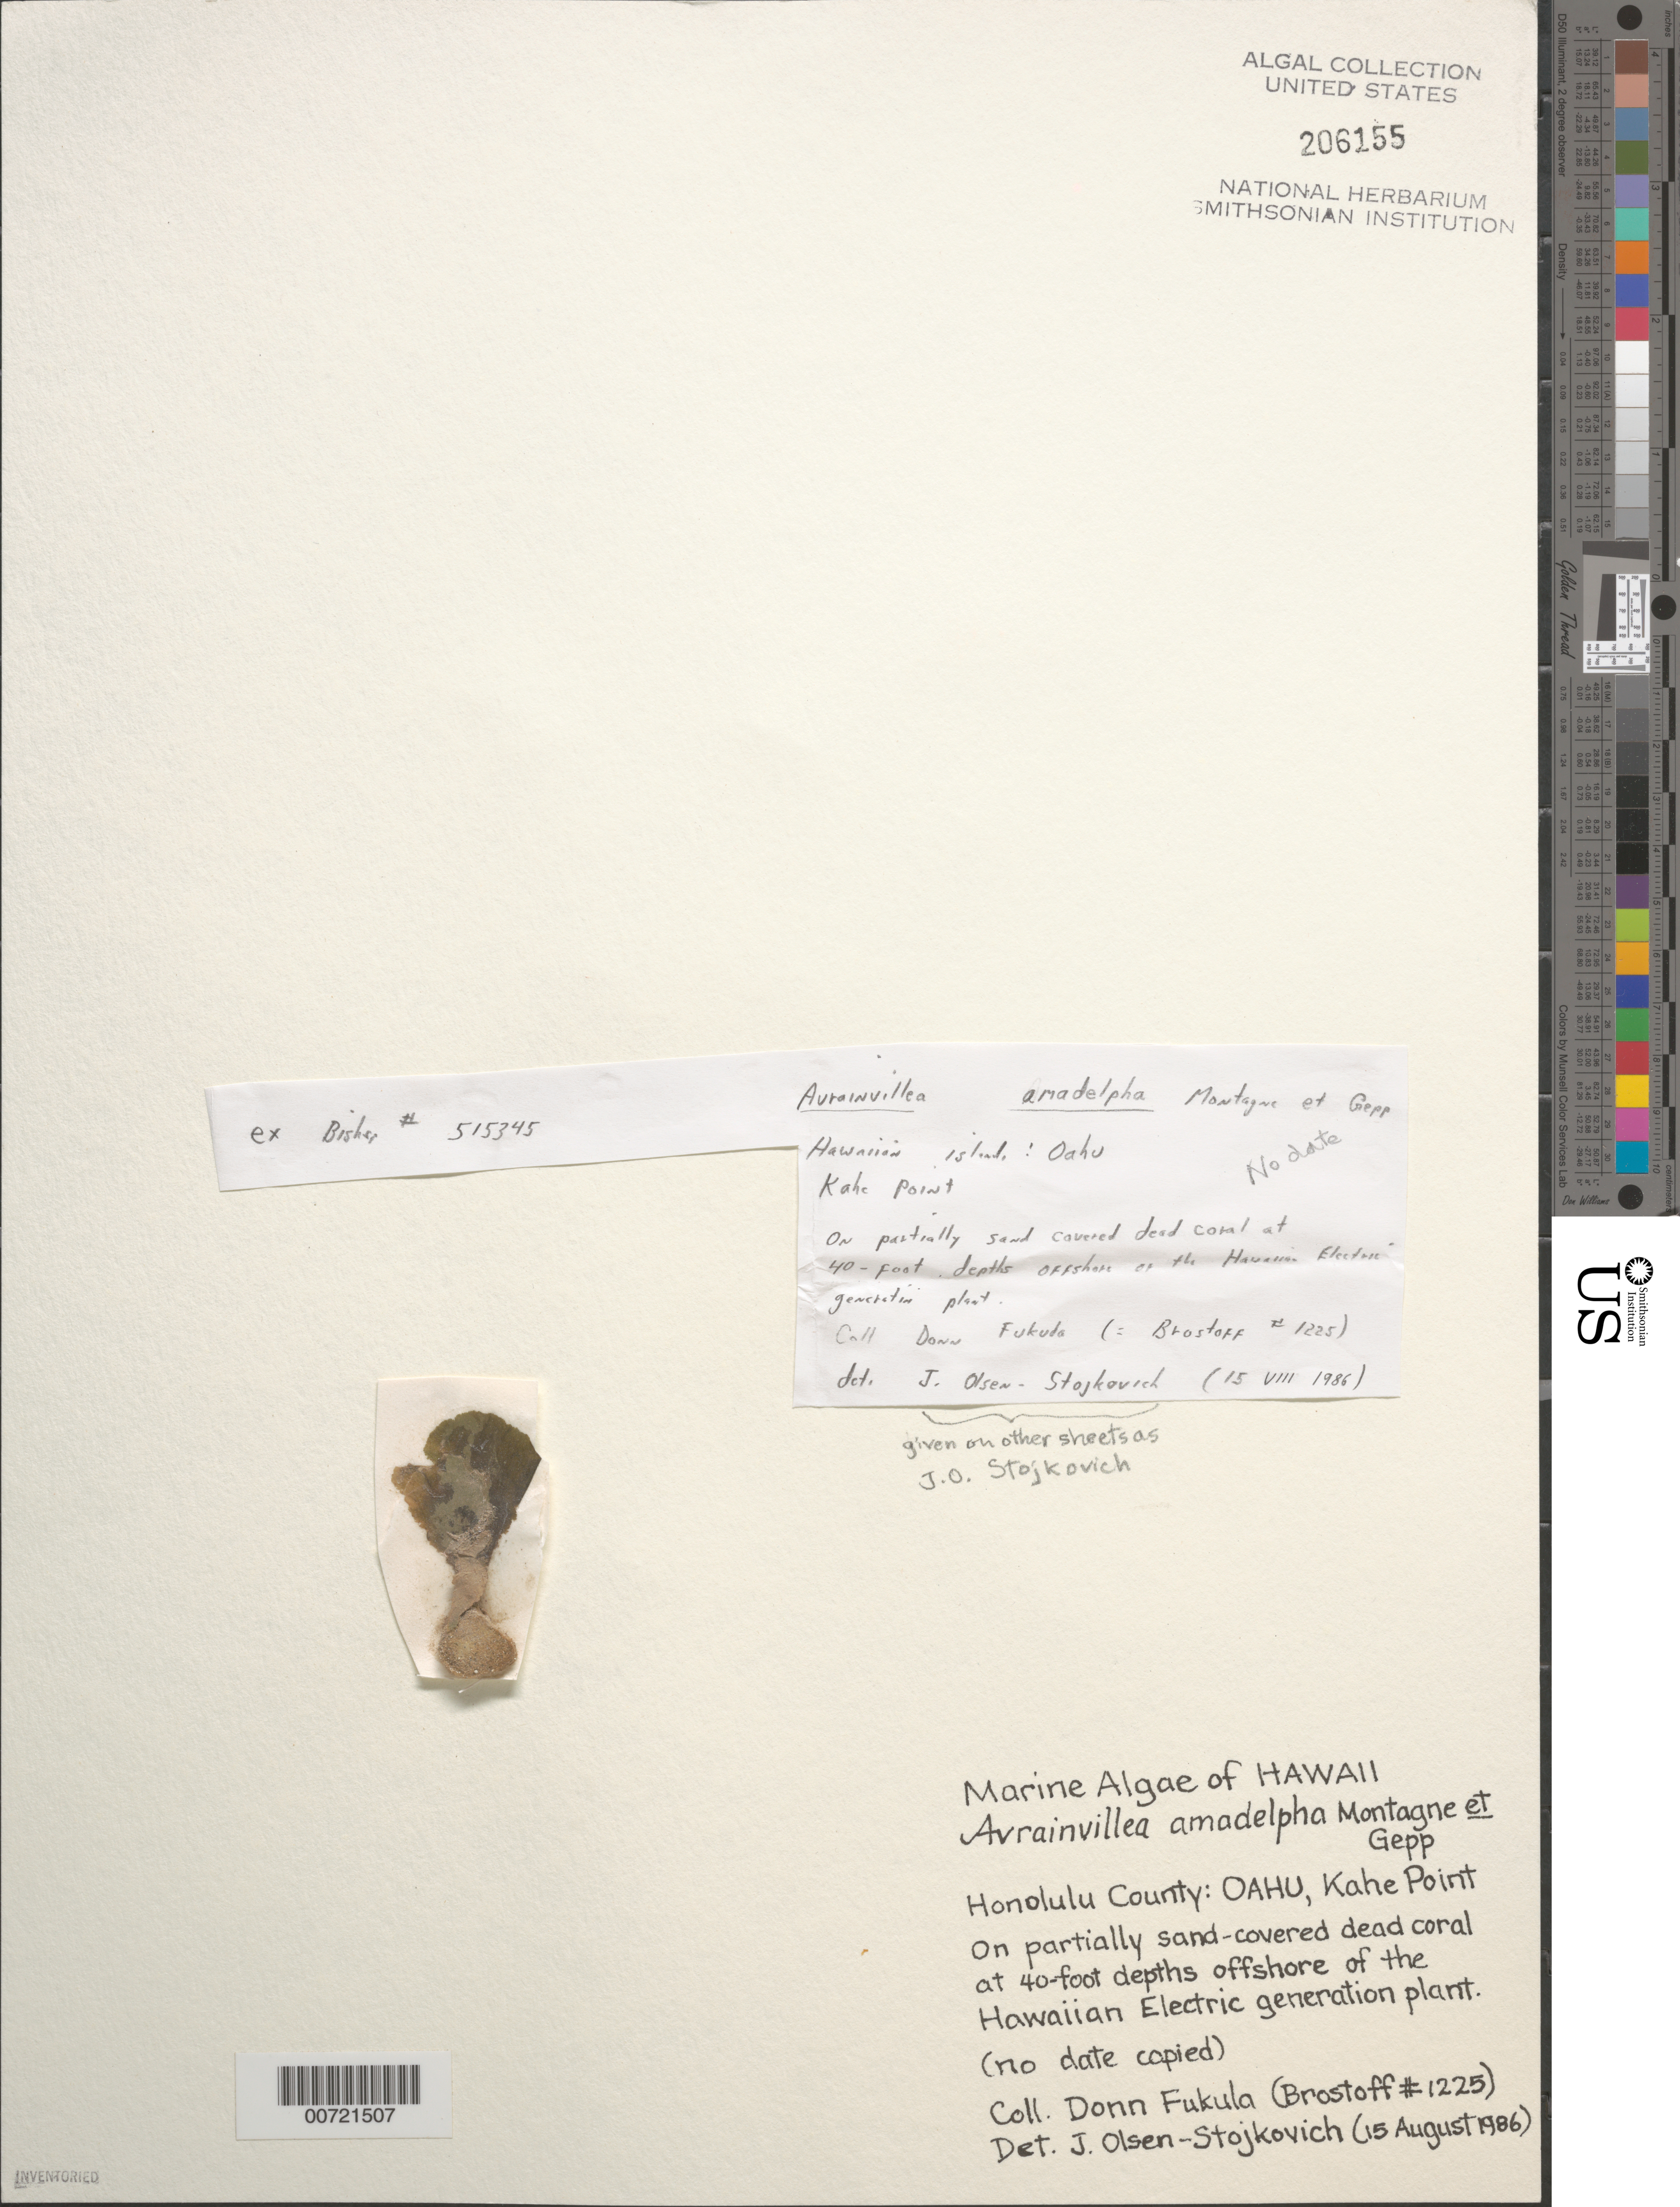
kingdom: Plantae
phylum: Chlorophyta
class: Ulvophyceae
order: Bryopsidales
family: Dichotomosiphonaceae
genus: Avrainvillea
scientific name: Avrainvillea amadelpha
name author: (Mont.) A. Gepp & E. Gepp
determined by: Stojkovich, J. O.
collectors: D. Fukuda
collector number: Brostoff 1225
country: United States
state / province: Hawaii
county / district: Honolulu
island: Oahu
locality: Kahe Point, offshore of Hawaiian Electric generation plant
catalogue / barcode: US 206155